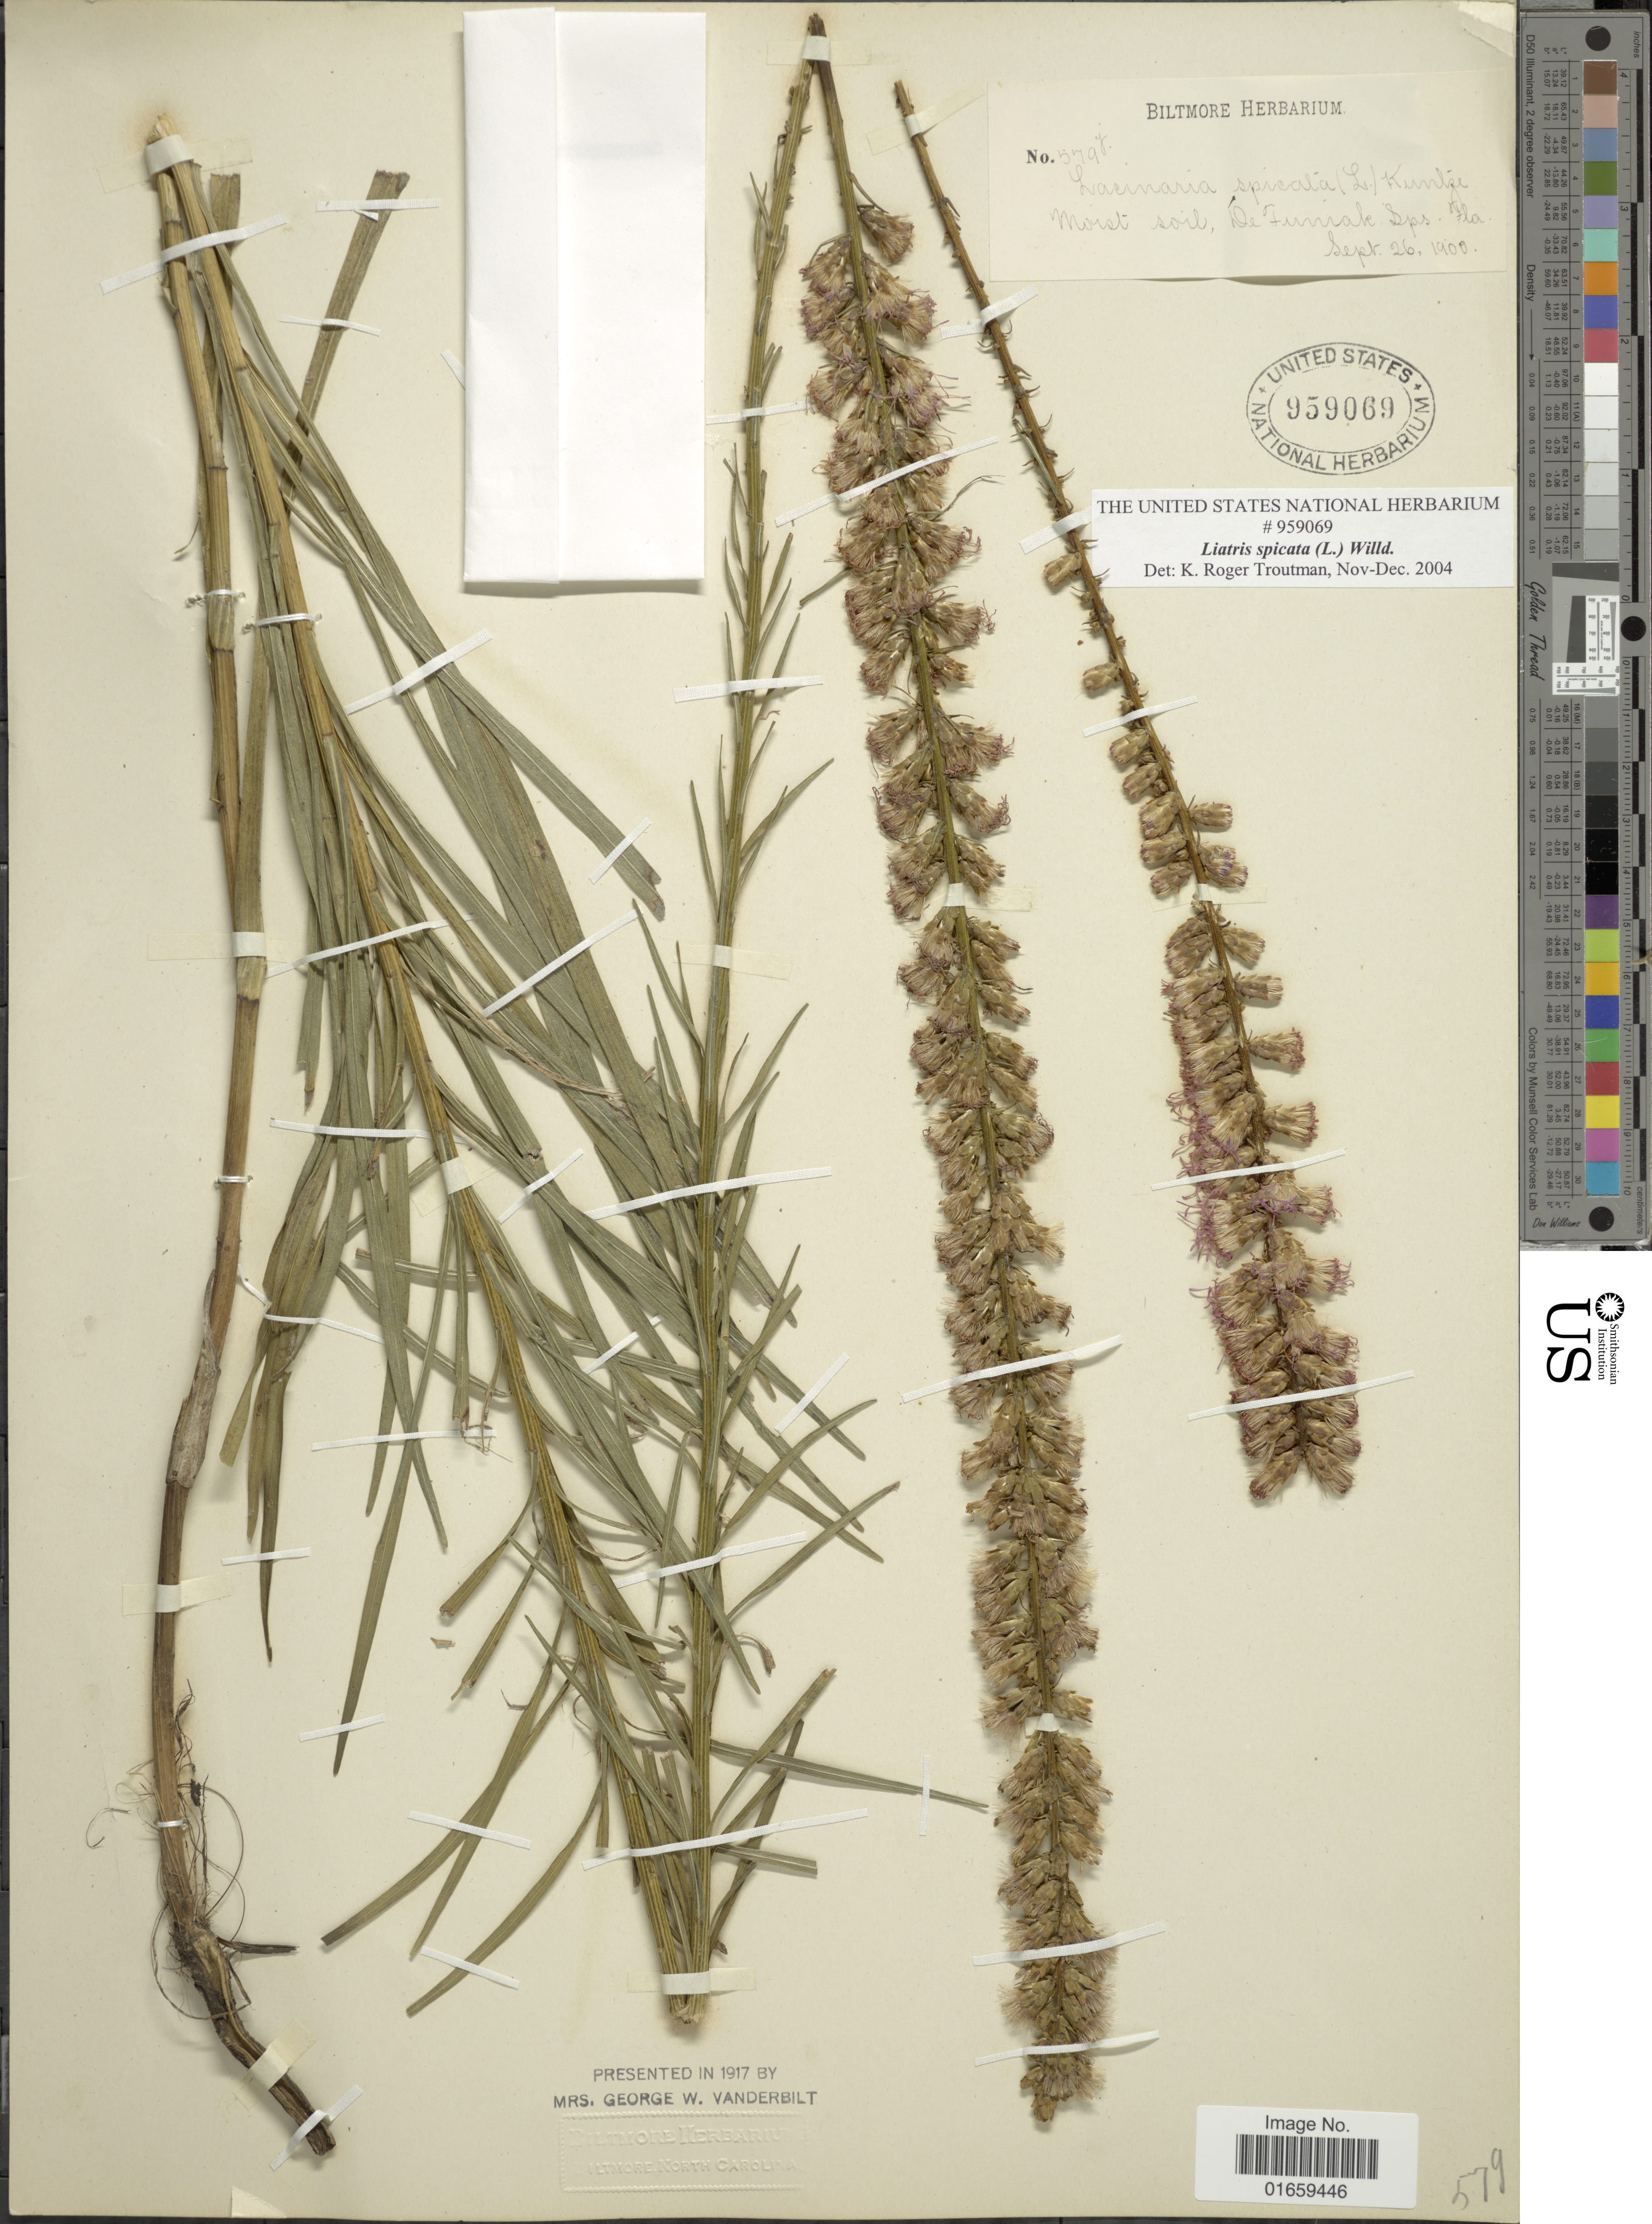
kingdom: Plantae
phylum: Tracheophyta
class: Magnoliopsida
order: Asterales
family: Asteraceae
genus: Liatris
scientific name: Liatris spicata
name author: (L.) Willd.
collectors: ex herb. Biltmore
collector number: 579J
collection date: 1900-09-26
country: United States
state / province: Florida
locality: De Funiak Springs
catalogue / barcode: US 959069